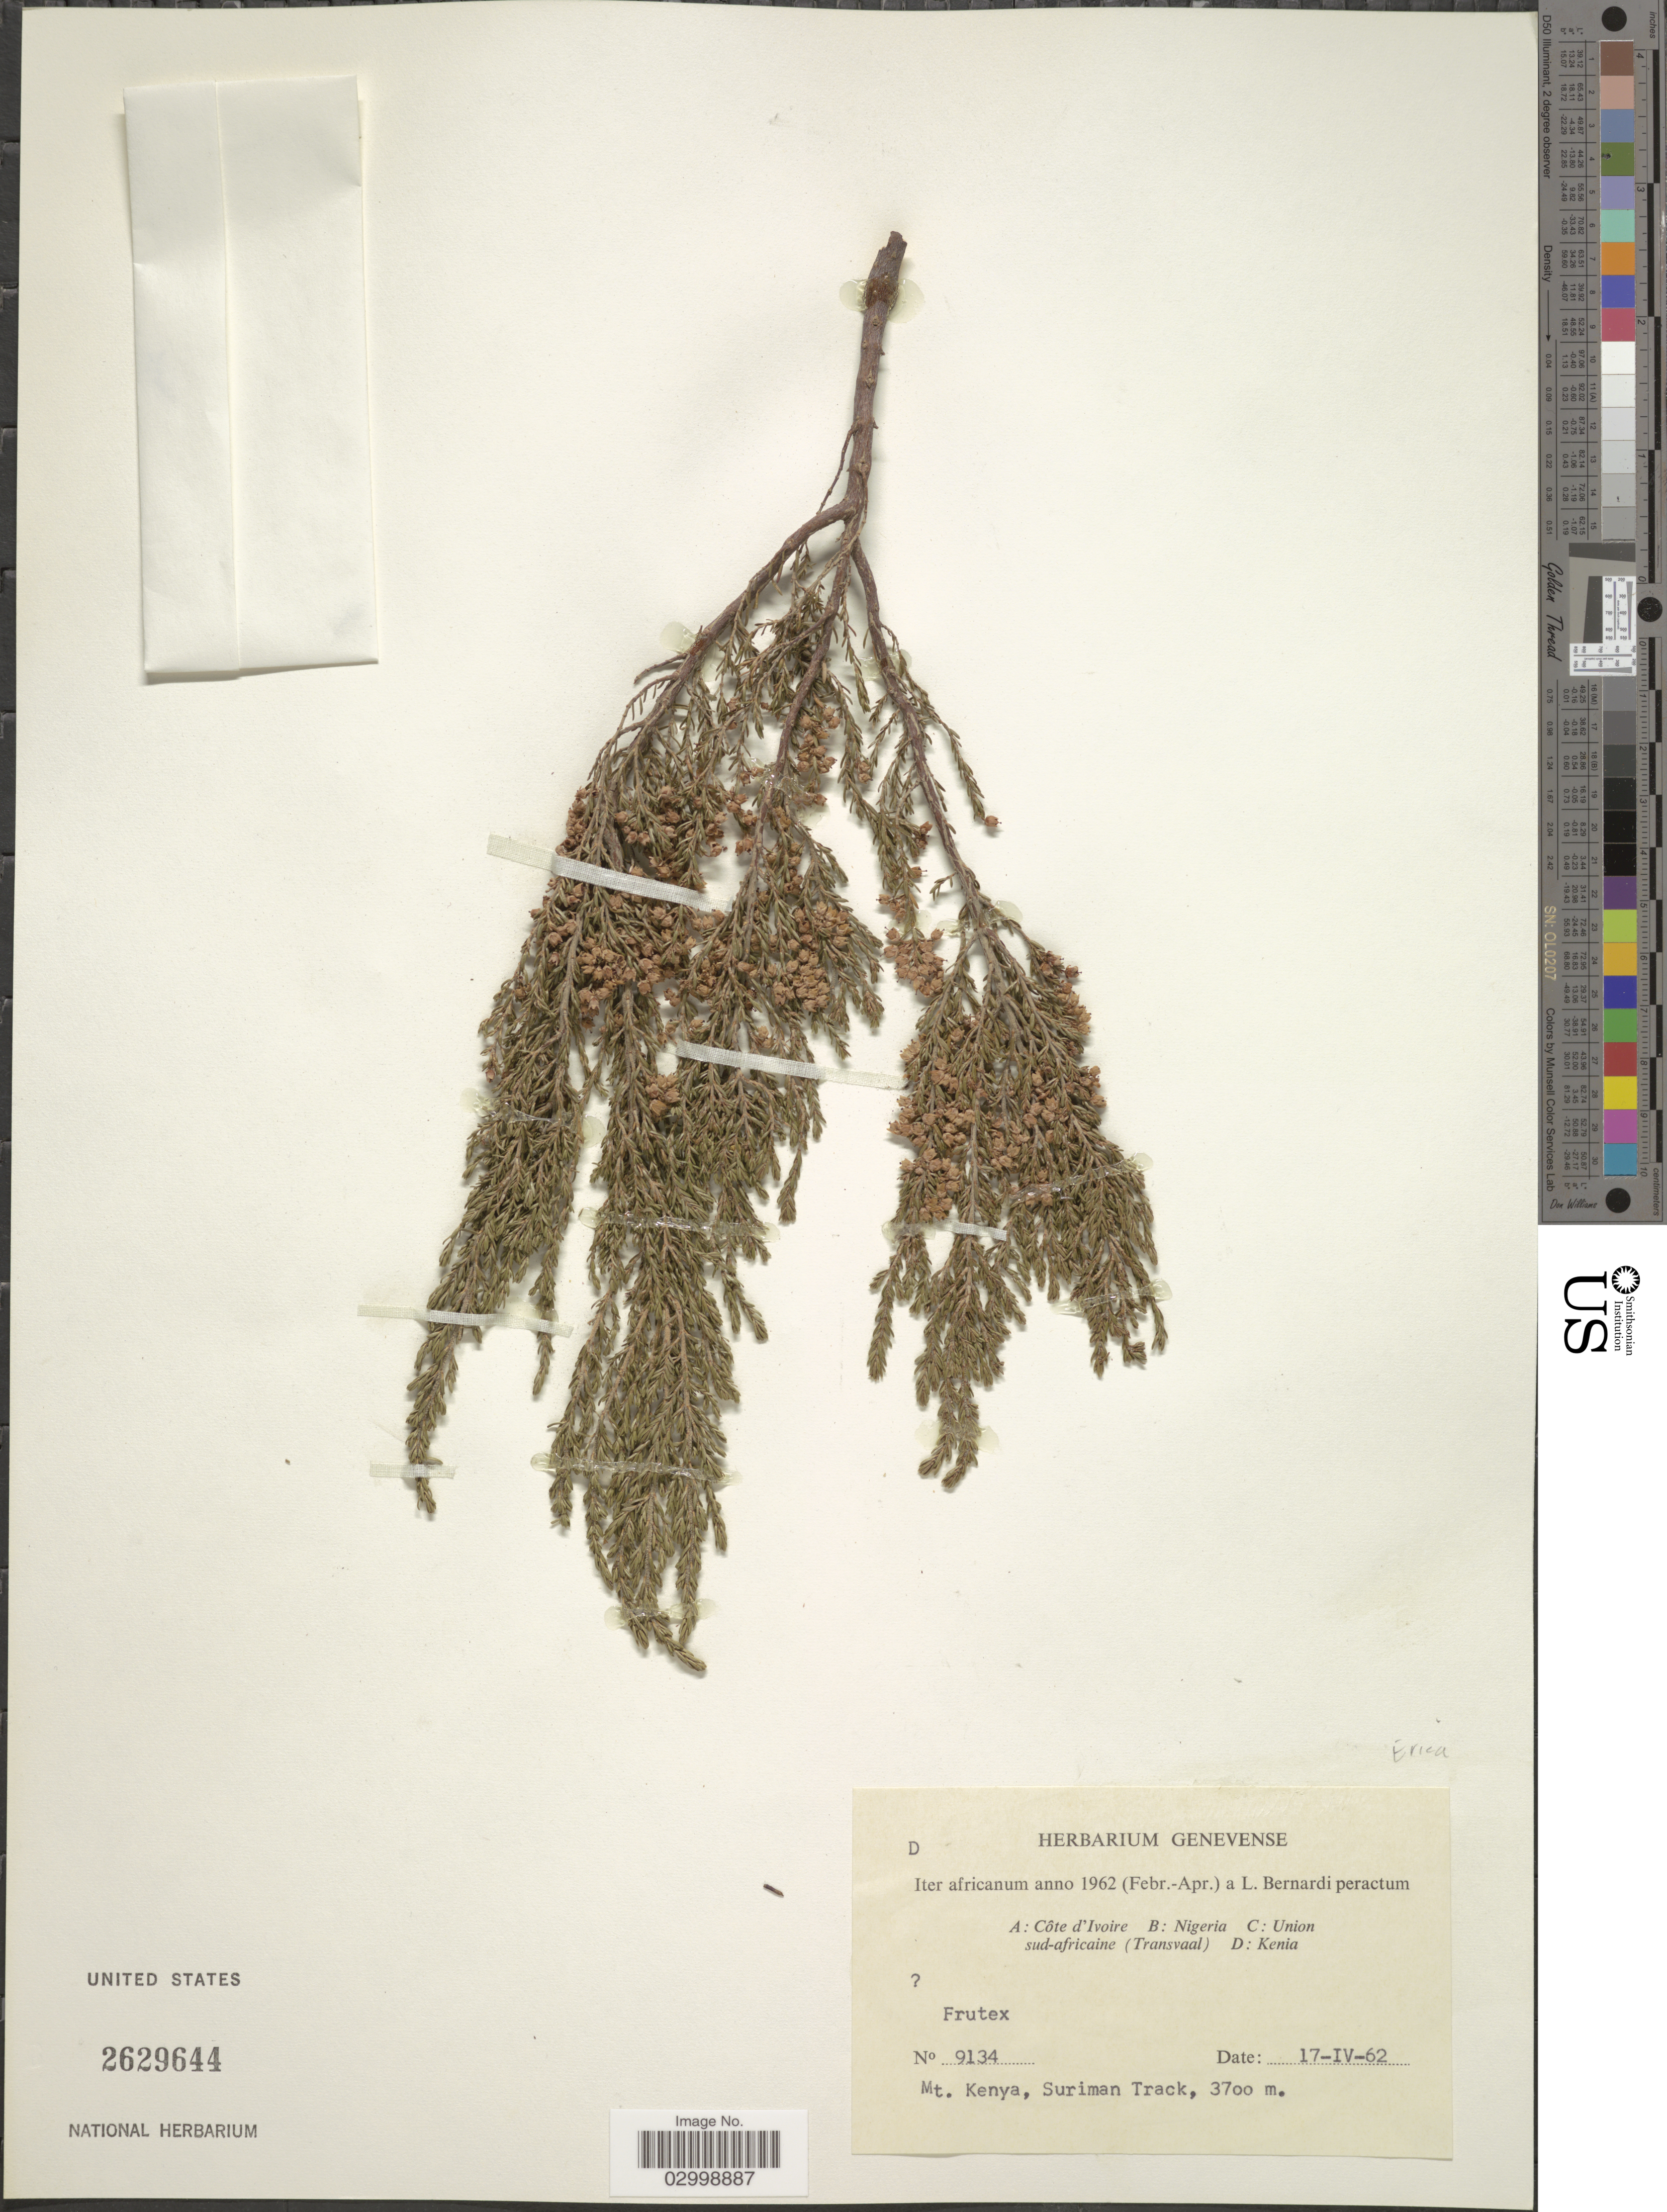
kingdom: Plantae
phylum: Tracheophyta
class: Magnoliopsida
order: Ericales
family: Ericaceae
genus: Erica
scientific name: Erica sp.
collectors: L. Bernardi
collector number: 9134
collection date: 1962-04-17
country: Kenya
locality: Iter africanum, Kenia, Mt. Kenya, Suriman Track.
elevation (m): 3700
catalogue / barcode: US 2629644